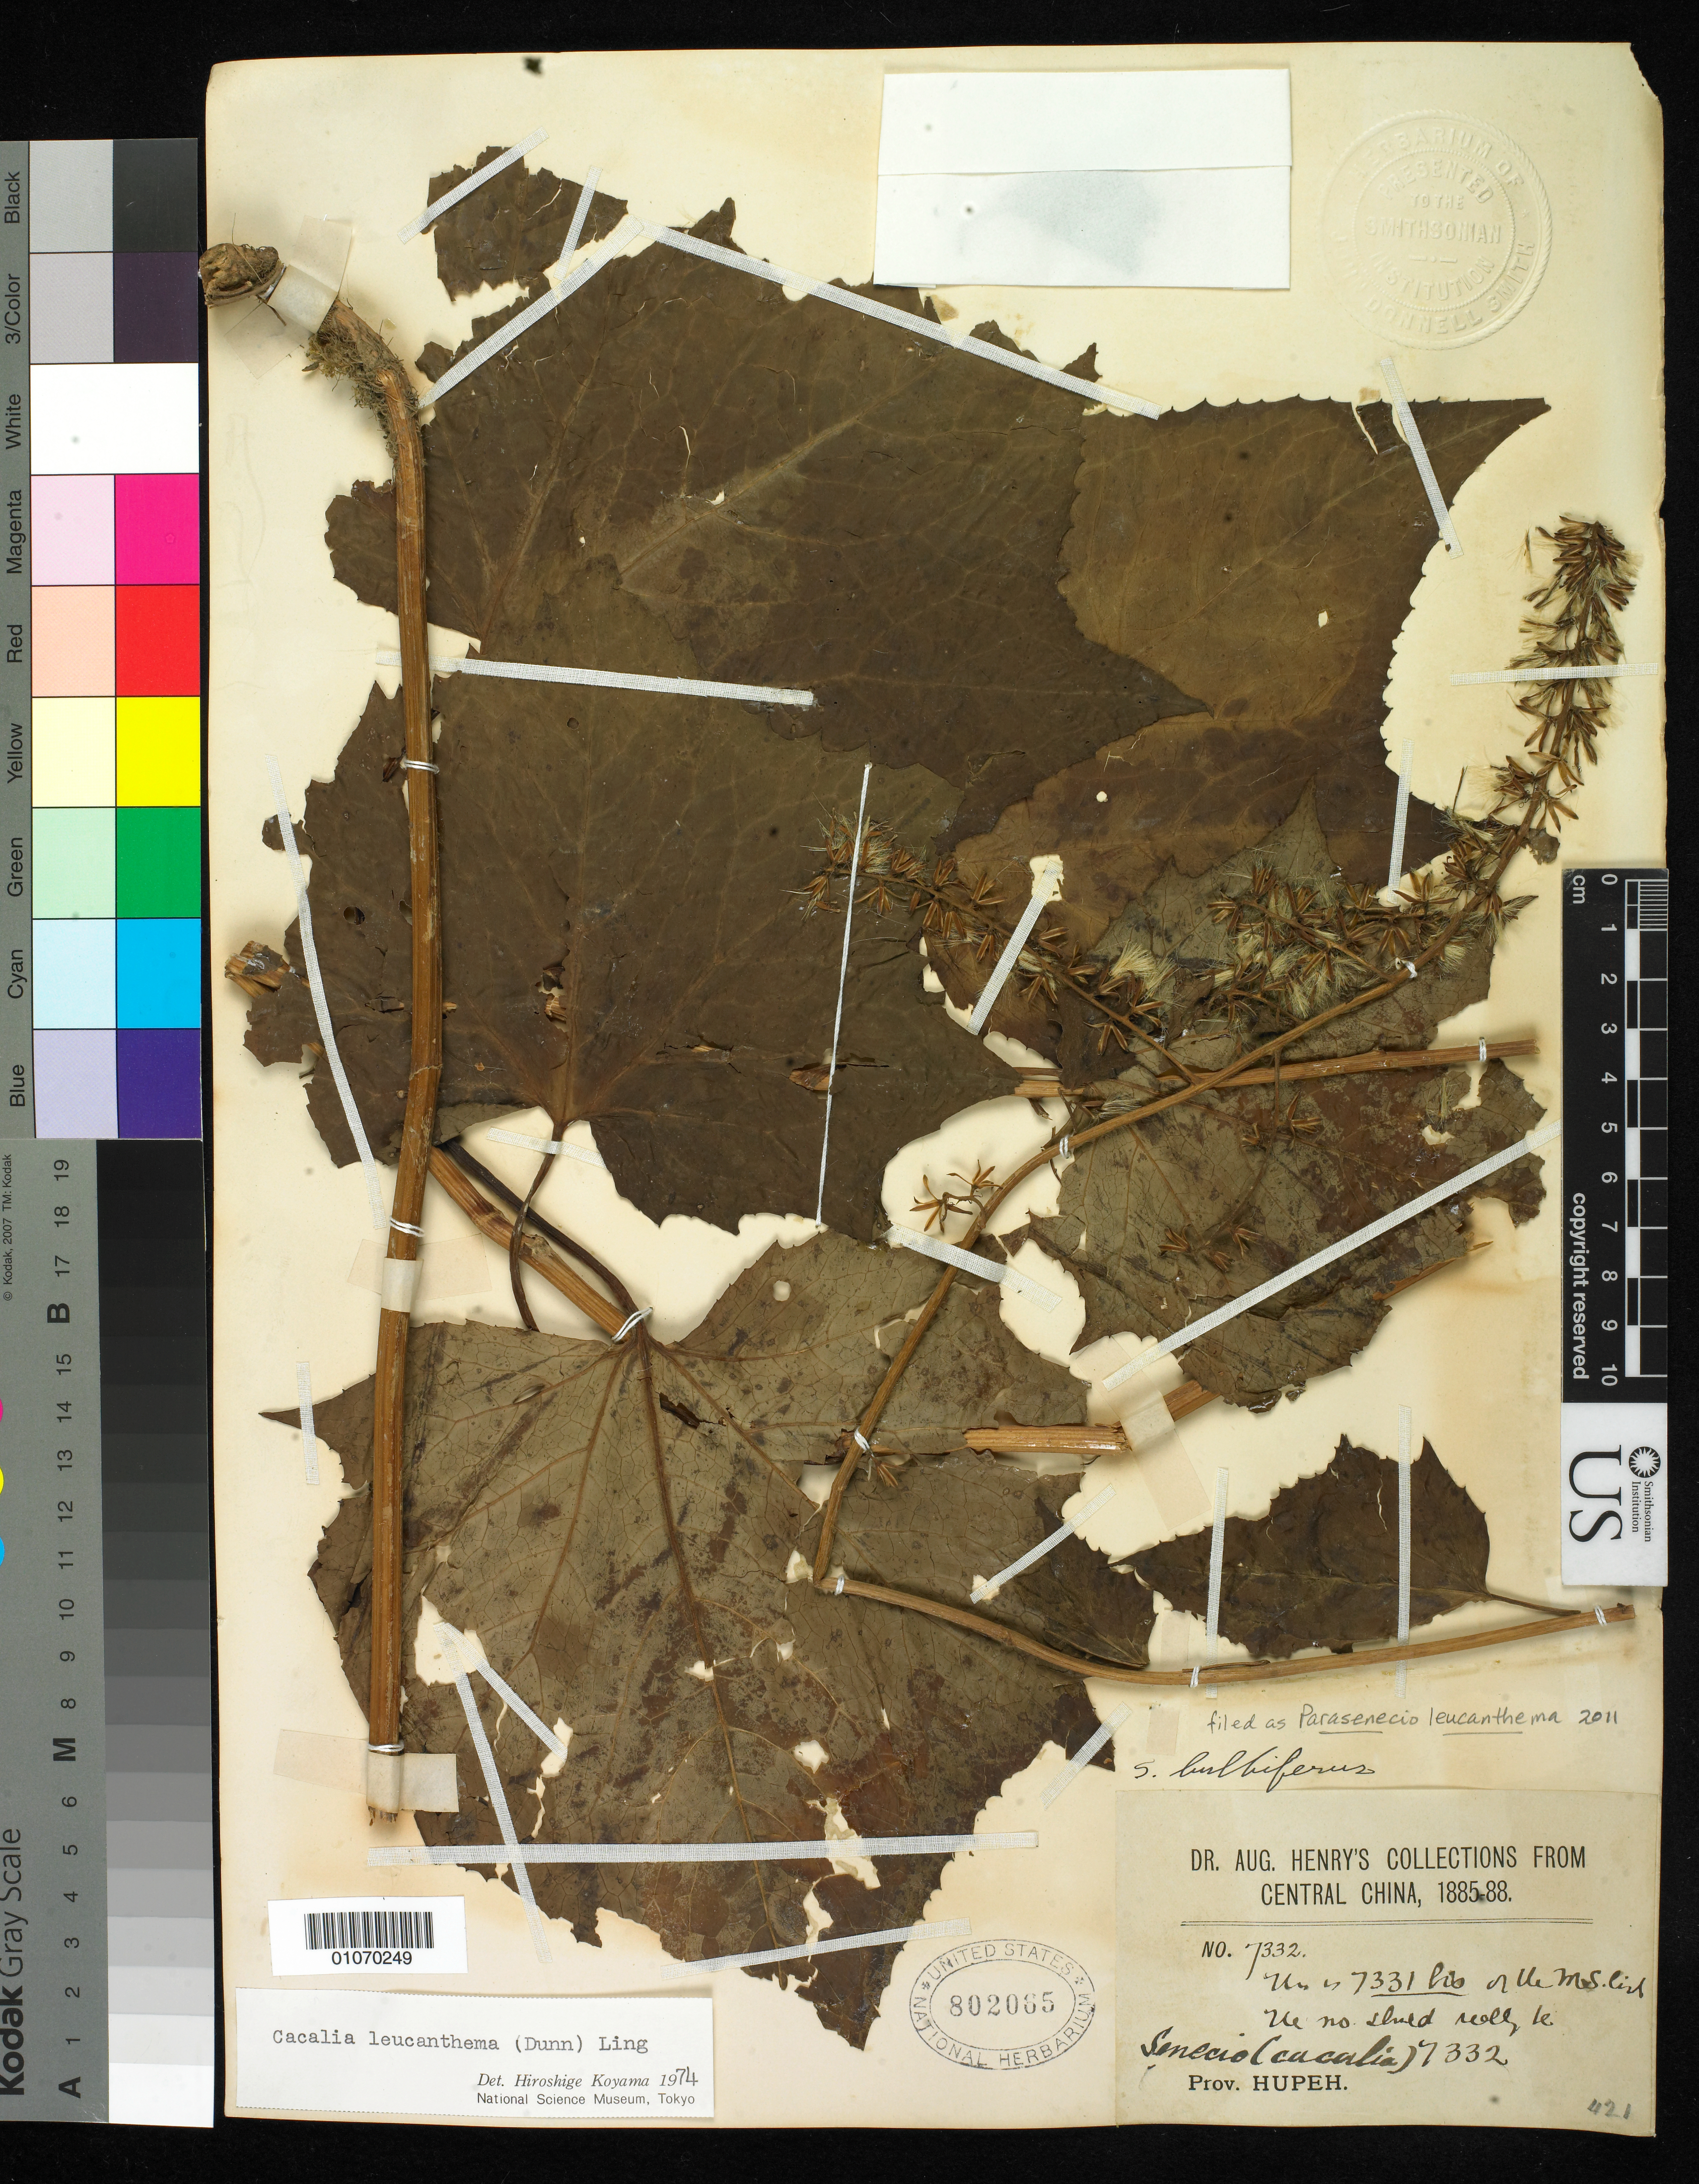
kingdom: Plantae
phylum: Tracheophyta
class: Magnoliopsida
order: Asterales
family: Asteraceae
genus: Parasenecio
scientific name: Parasenecio ainsliiflorus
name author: (Franch.) Y.L. Chen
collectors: A. Henry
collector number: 7332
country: China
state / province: Hubei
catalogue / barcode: US 802065